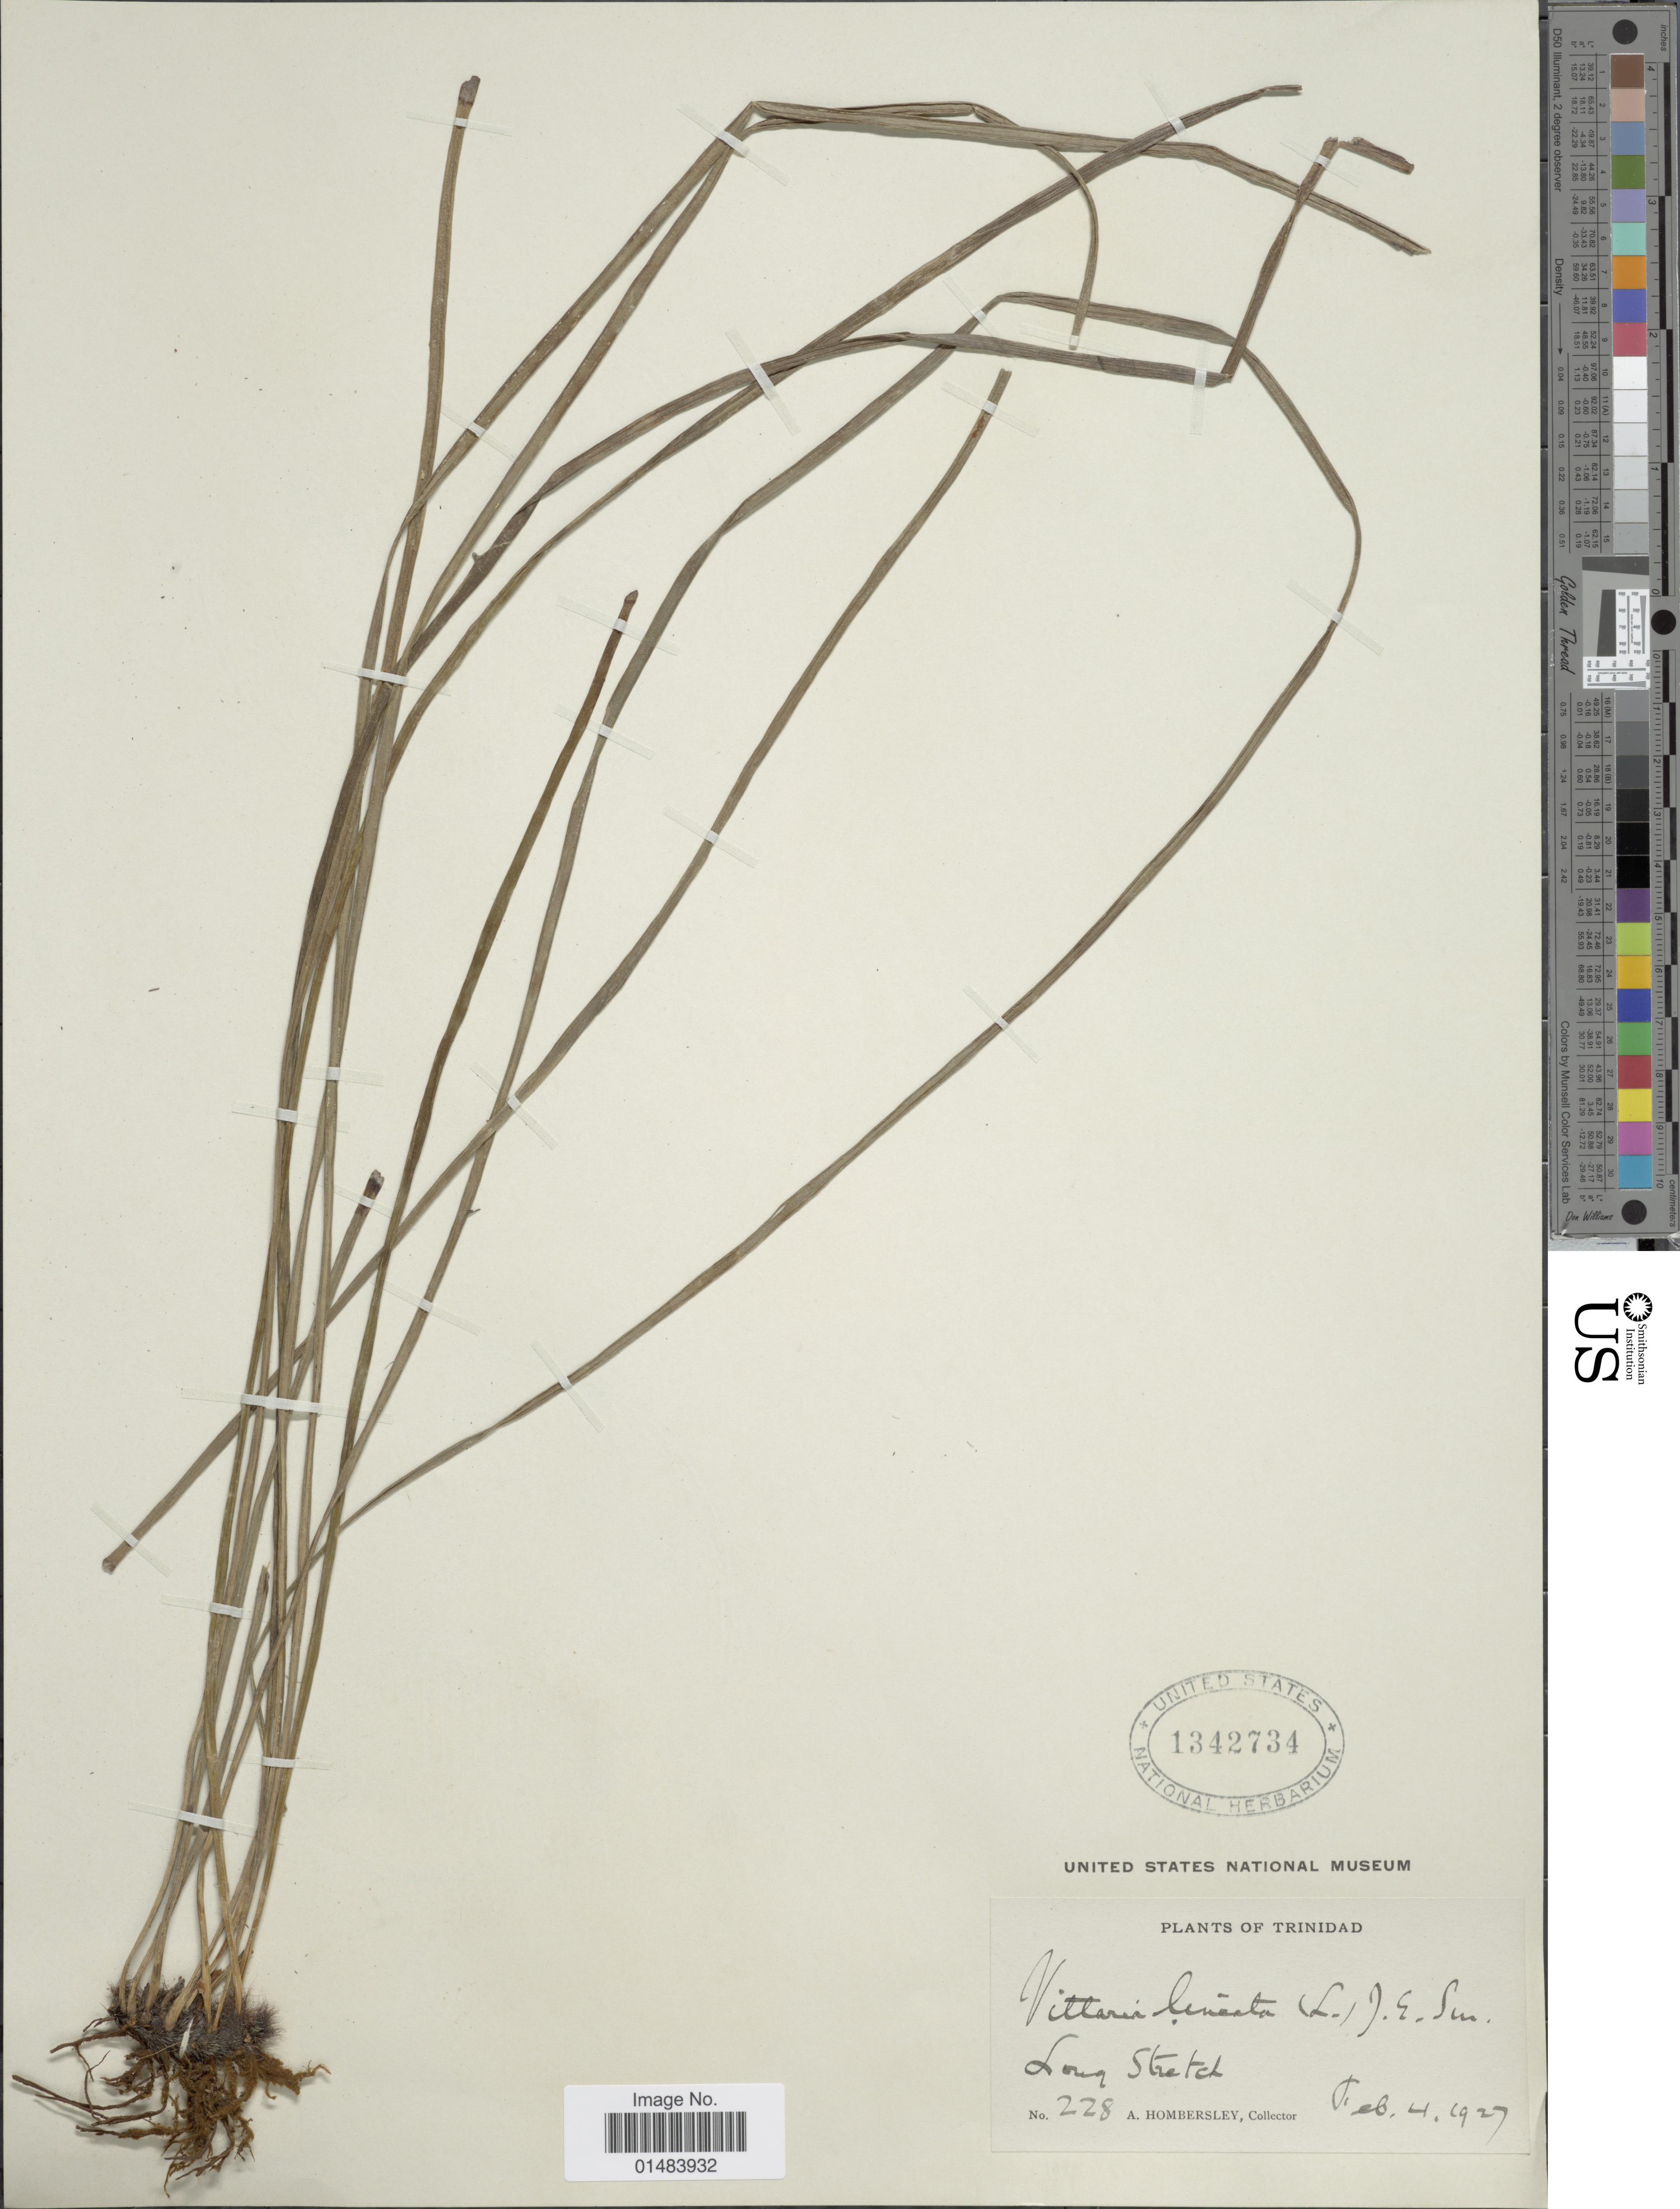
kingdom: Plantae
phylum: Tracheophyta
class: Polypodiopsida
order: Polypodiales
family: Pteridaceae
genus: Vittaria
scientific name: Vittaria lineata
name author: (L.) Sm.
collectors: A. Hombersley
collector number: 228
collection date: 1927-02-04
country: Trinidad and Tobago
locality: Trinidad, Long Stretch.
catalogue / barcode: US 1342734